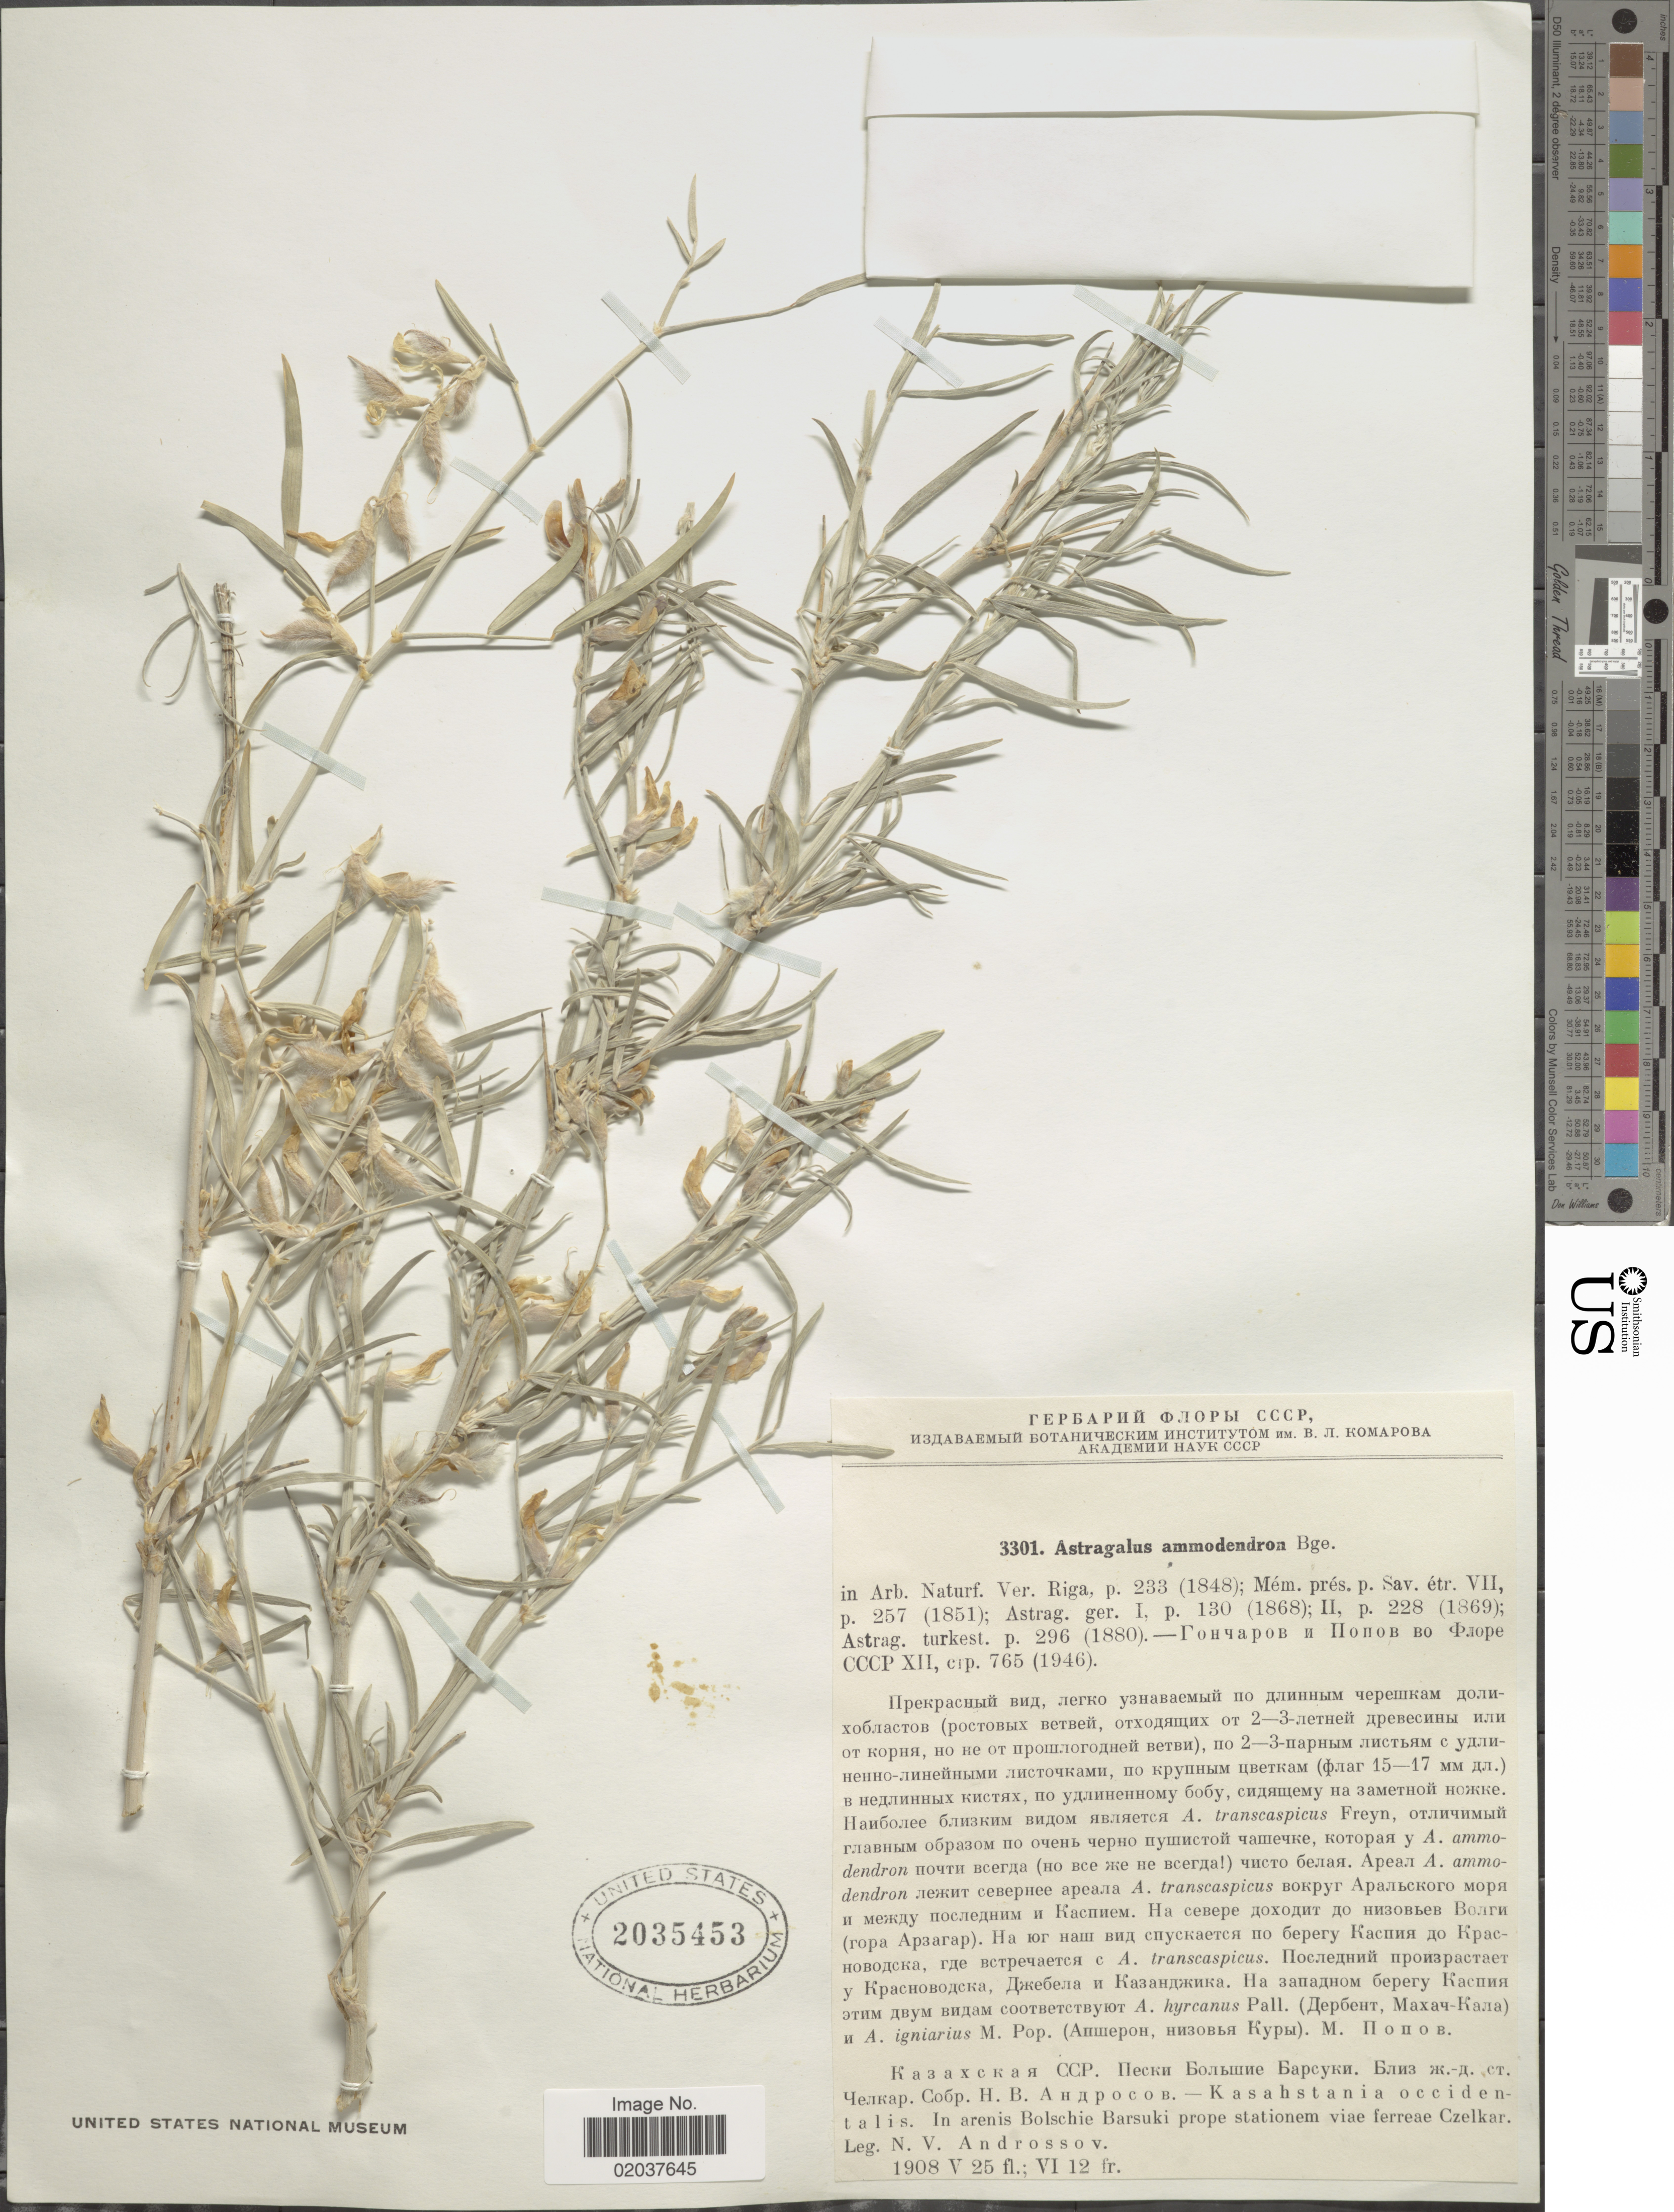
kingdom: Plantae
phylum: Tracheophyta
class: Magnoliopsida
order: Fabales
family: Fabaceae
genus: Astragalus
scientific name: Astragalus ammodendron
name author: Bunge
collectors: N. Androssov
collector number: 3301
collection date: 1908-05-25/1908-06-12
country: Kazakhstan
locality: Kasahstania occidentalis. In arenis Bolschie Barsuki prope stationem viae ferreae Czelkar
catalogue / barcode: US 2035453